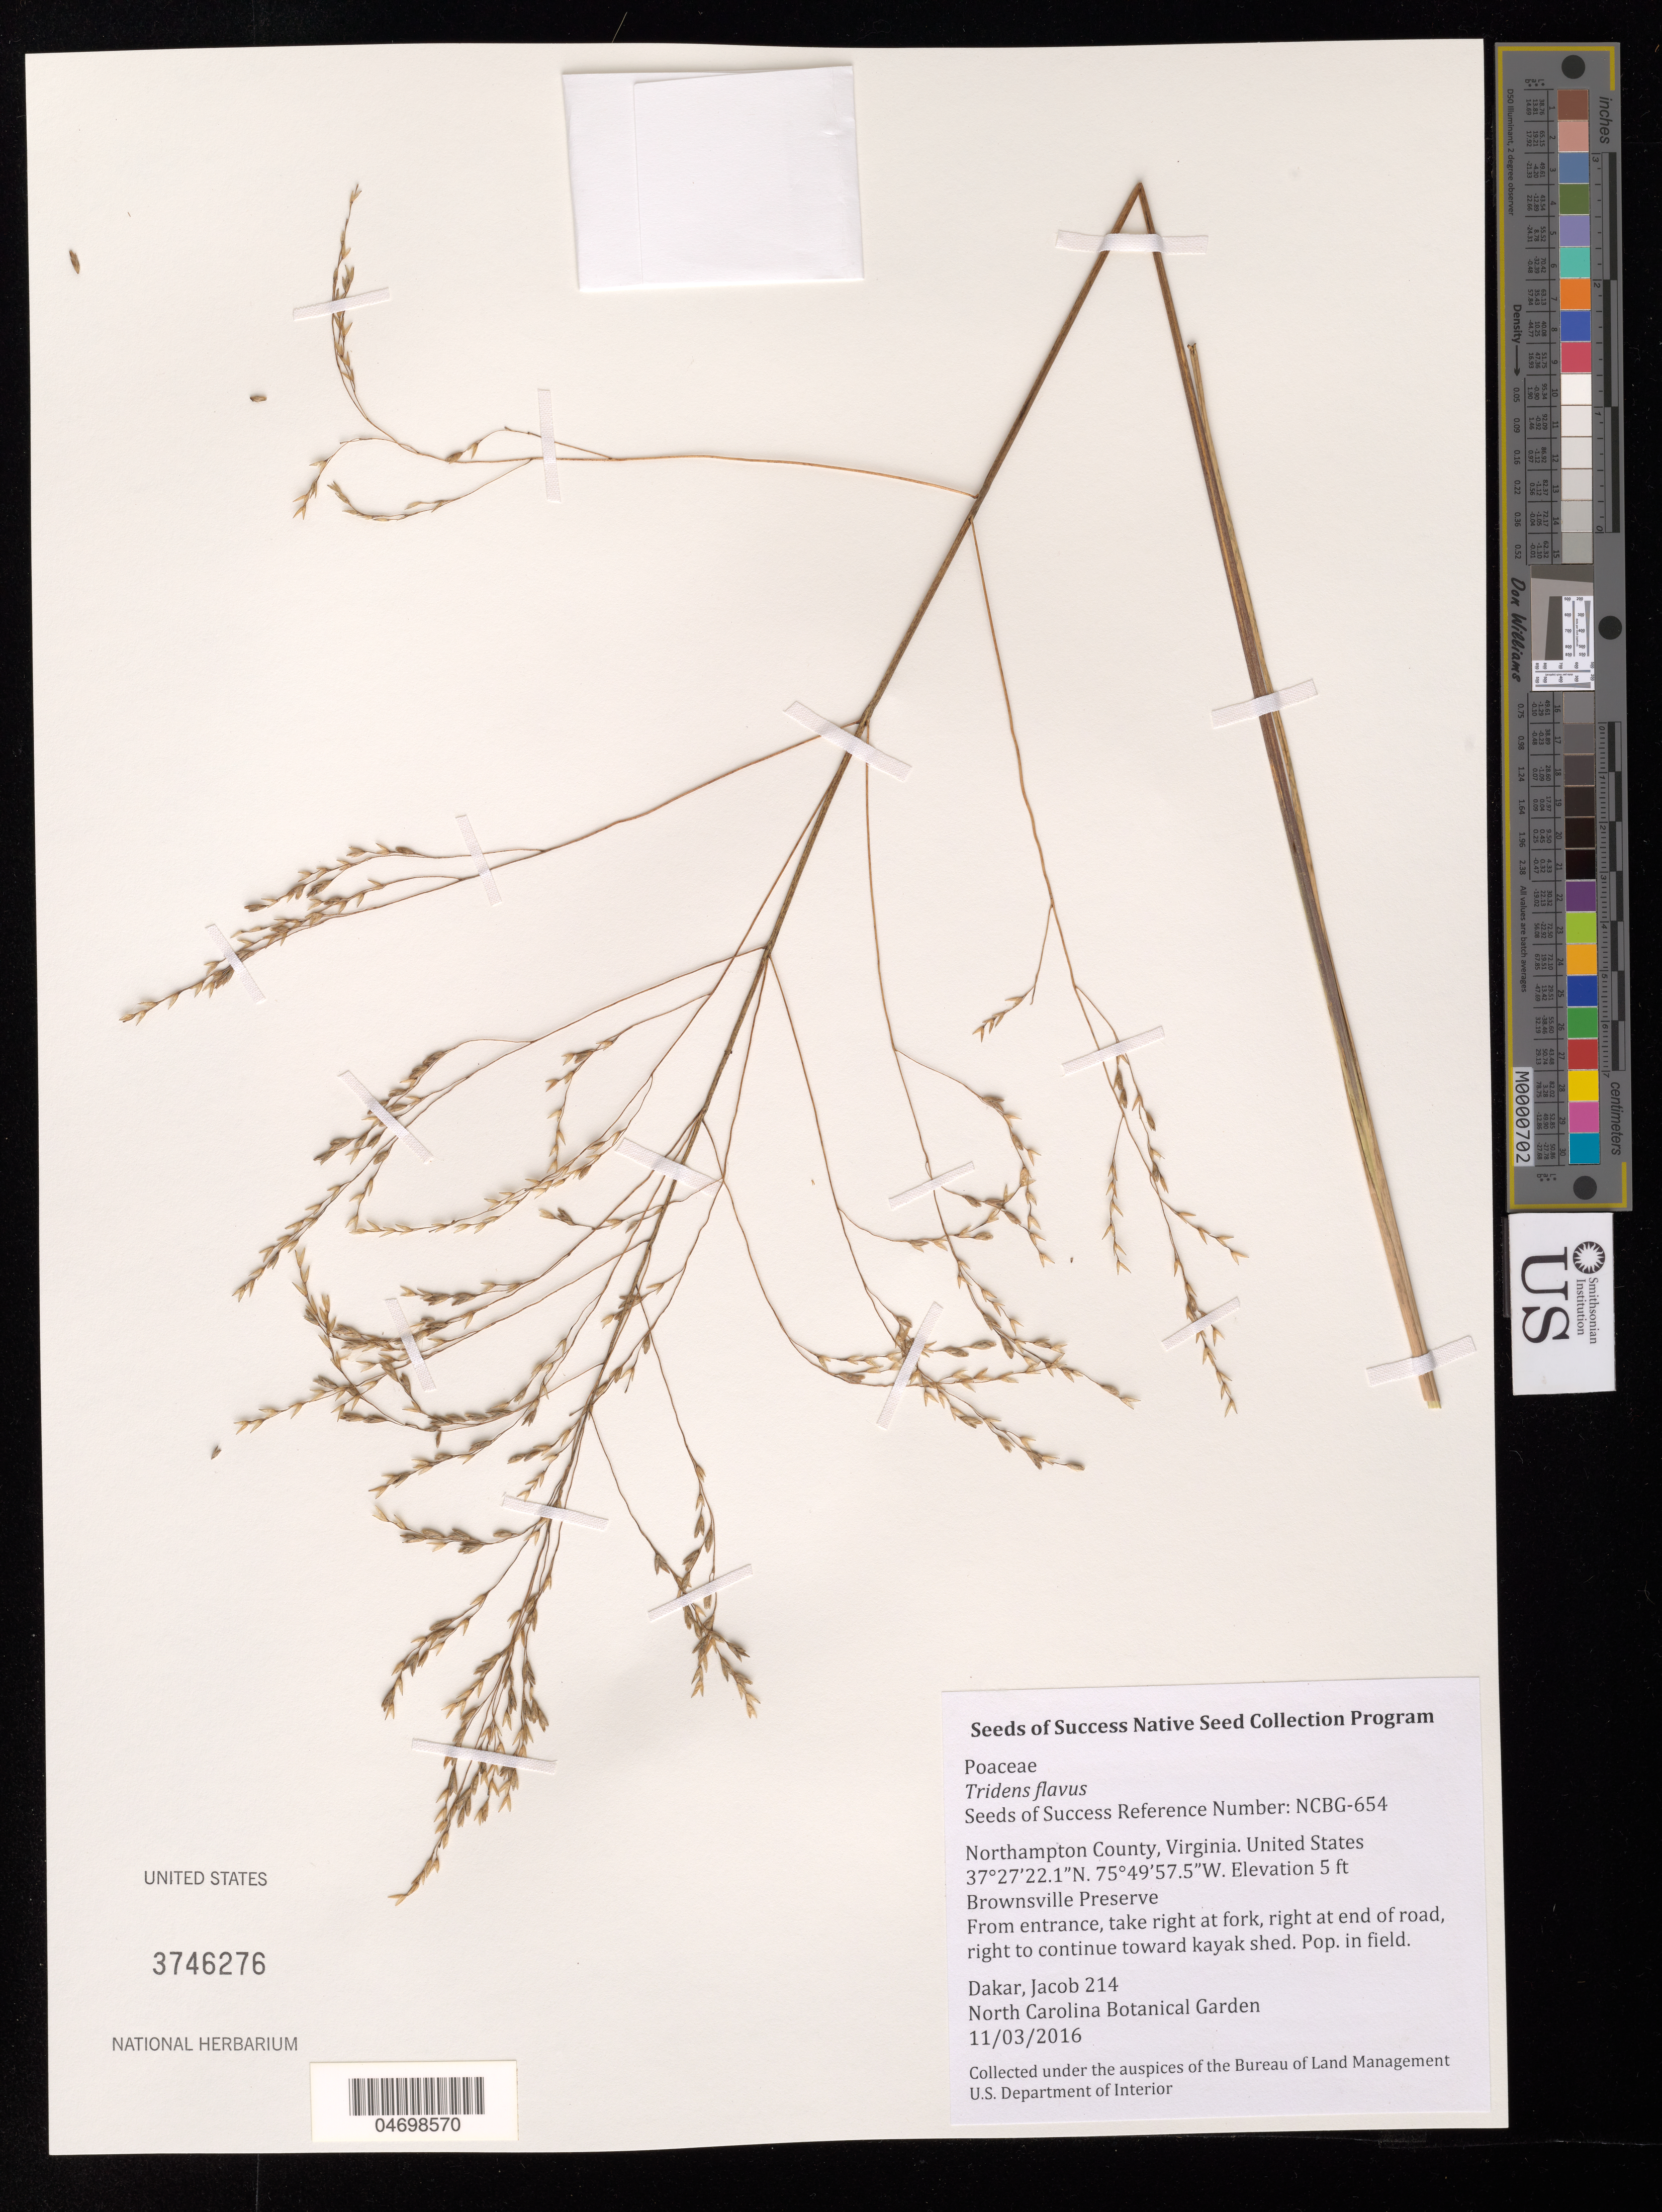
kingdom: Plantae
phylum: Tracheophyta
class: Liliopsida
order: Poales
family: Poaceae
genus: Tridens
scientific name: Tridens flavus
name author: (L.) Hitchc.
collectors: J. Dakar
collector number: NCBG-654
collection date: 2016-11-03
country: United States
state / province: Virginia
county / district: Northampton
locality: Brownsville Preserve, Southern End Grassland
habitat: Grassland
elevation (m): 2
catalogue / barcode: US 3746276